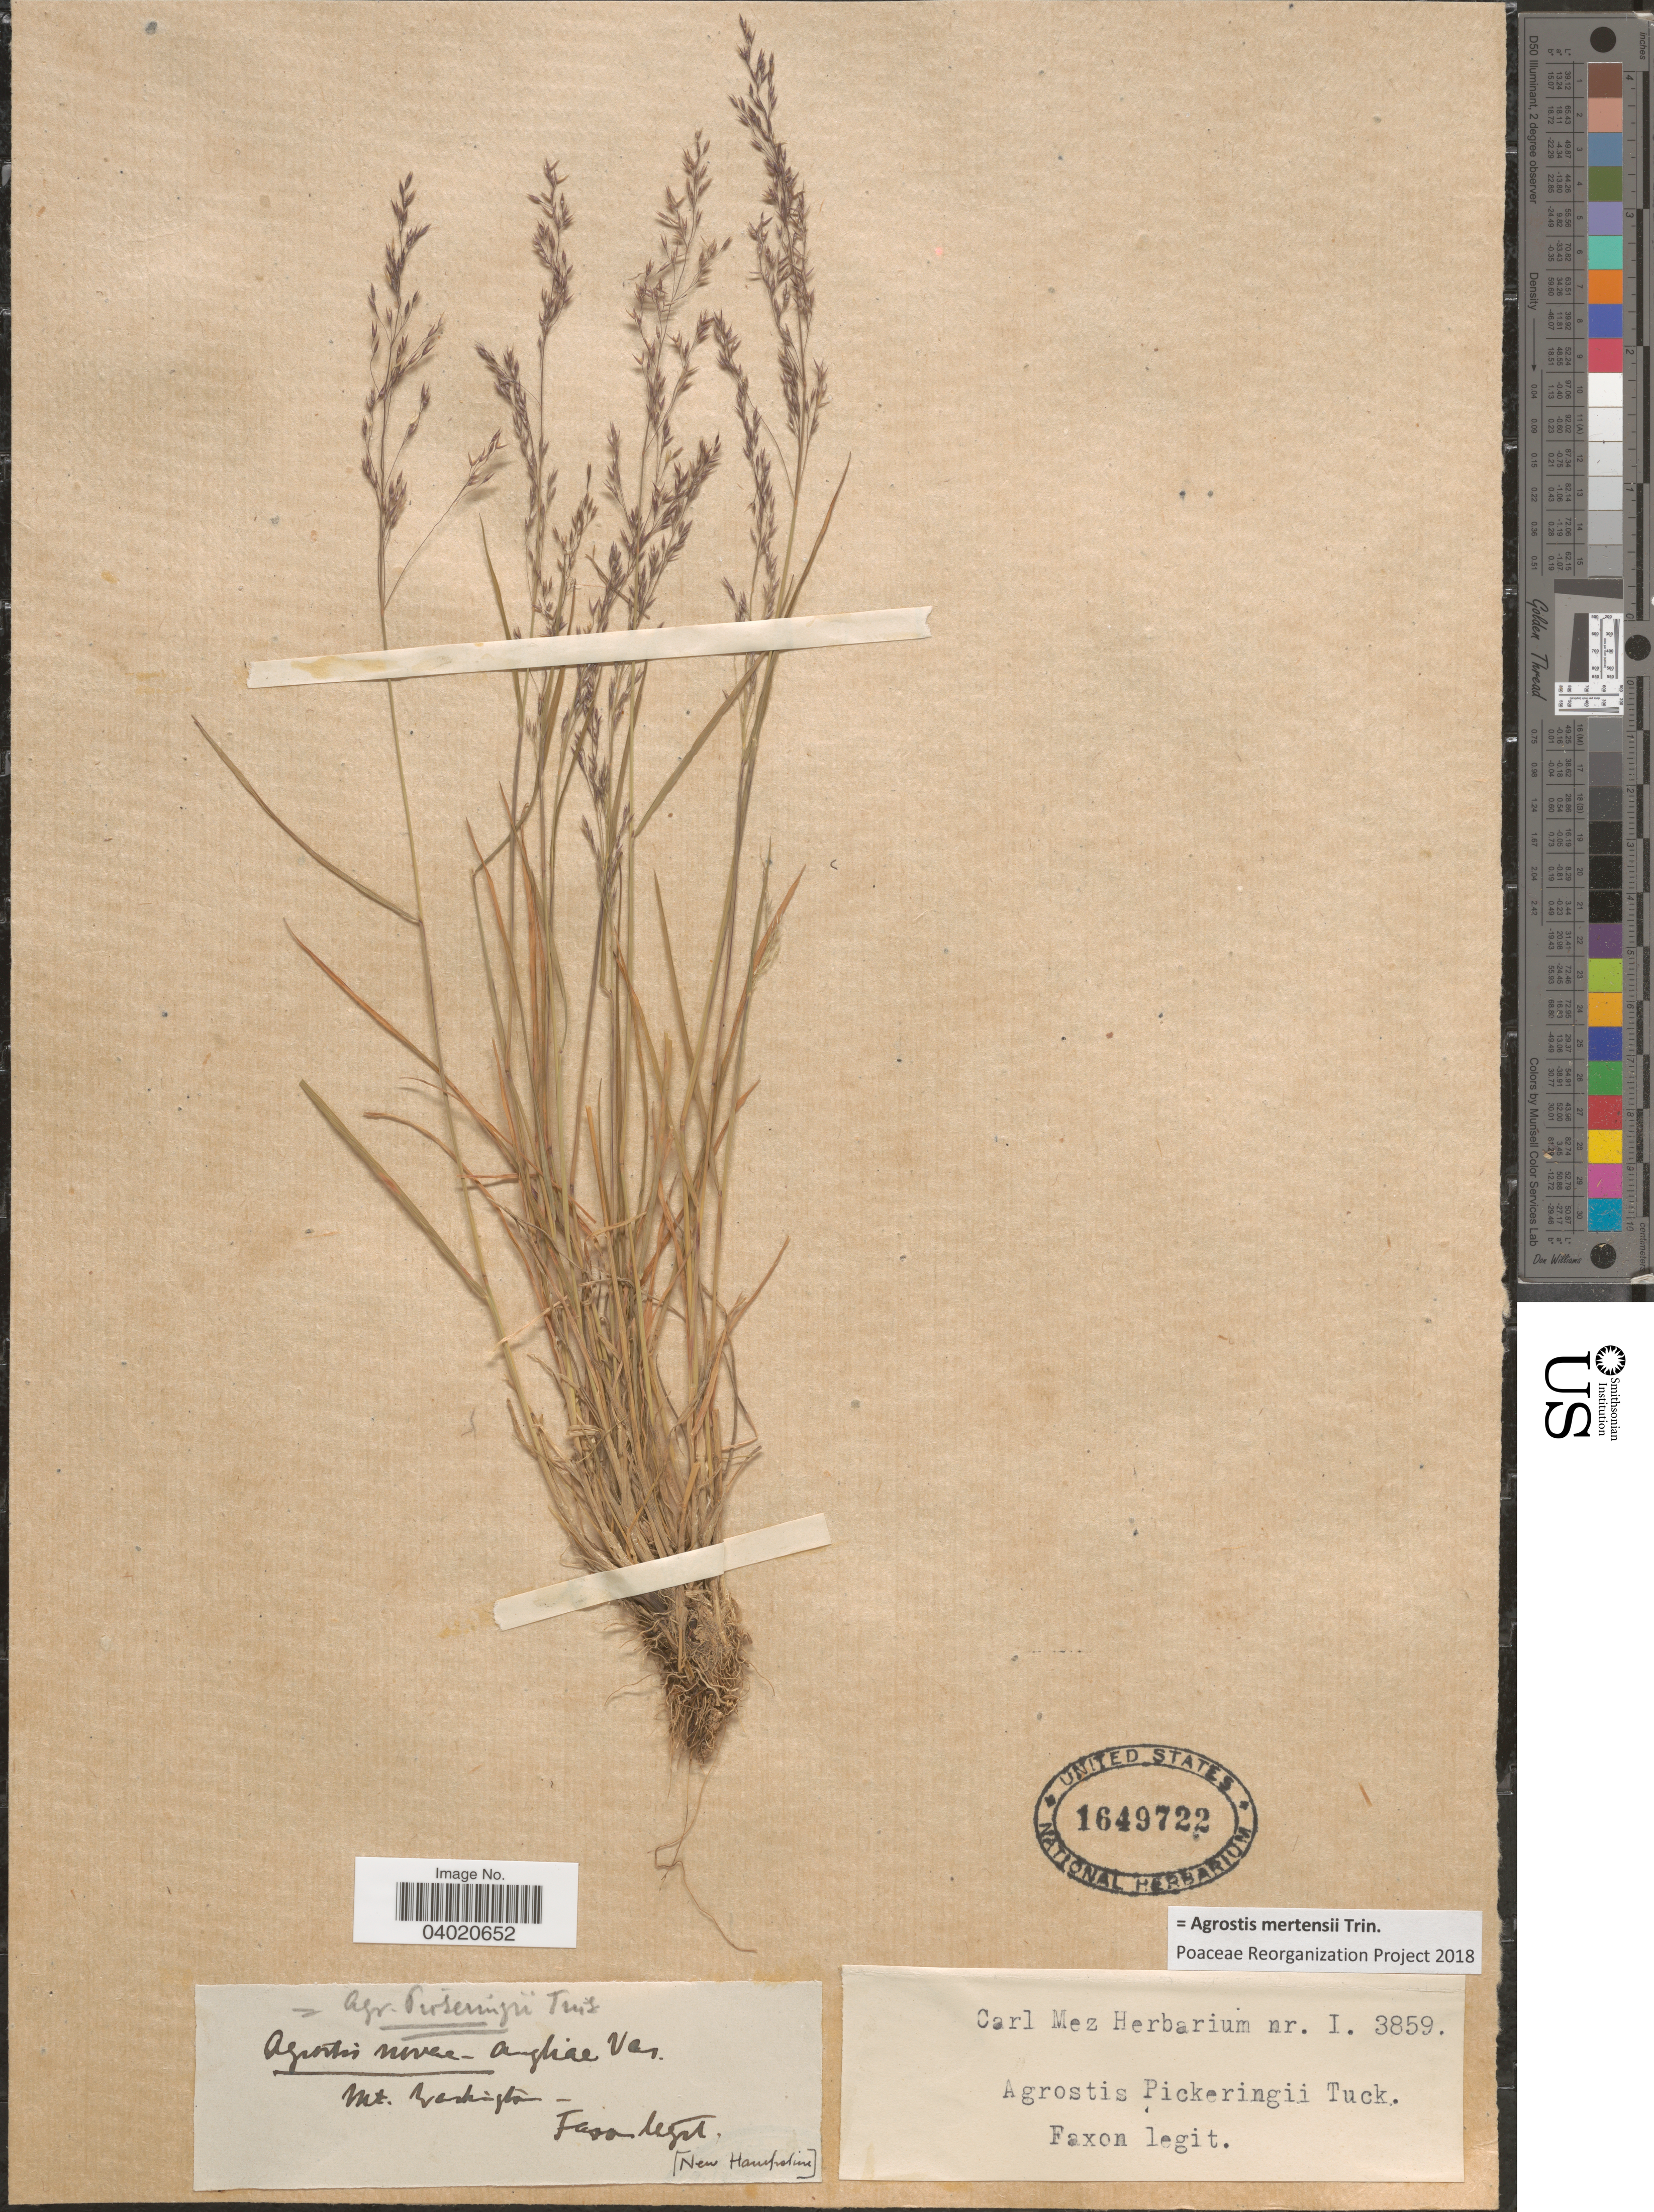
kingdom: Plantae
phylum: Tracheophyta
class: Liliopsida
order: Poales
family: Poaceae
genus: Agrostis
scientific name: Agrostis mertensii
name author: Trin.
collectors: Faxon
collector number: I3859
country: United States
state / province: New Hampshire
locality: Mt. Washington.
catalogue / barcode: US 1649722